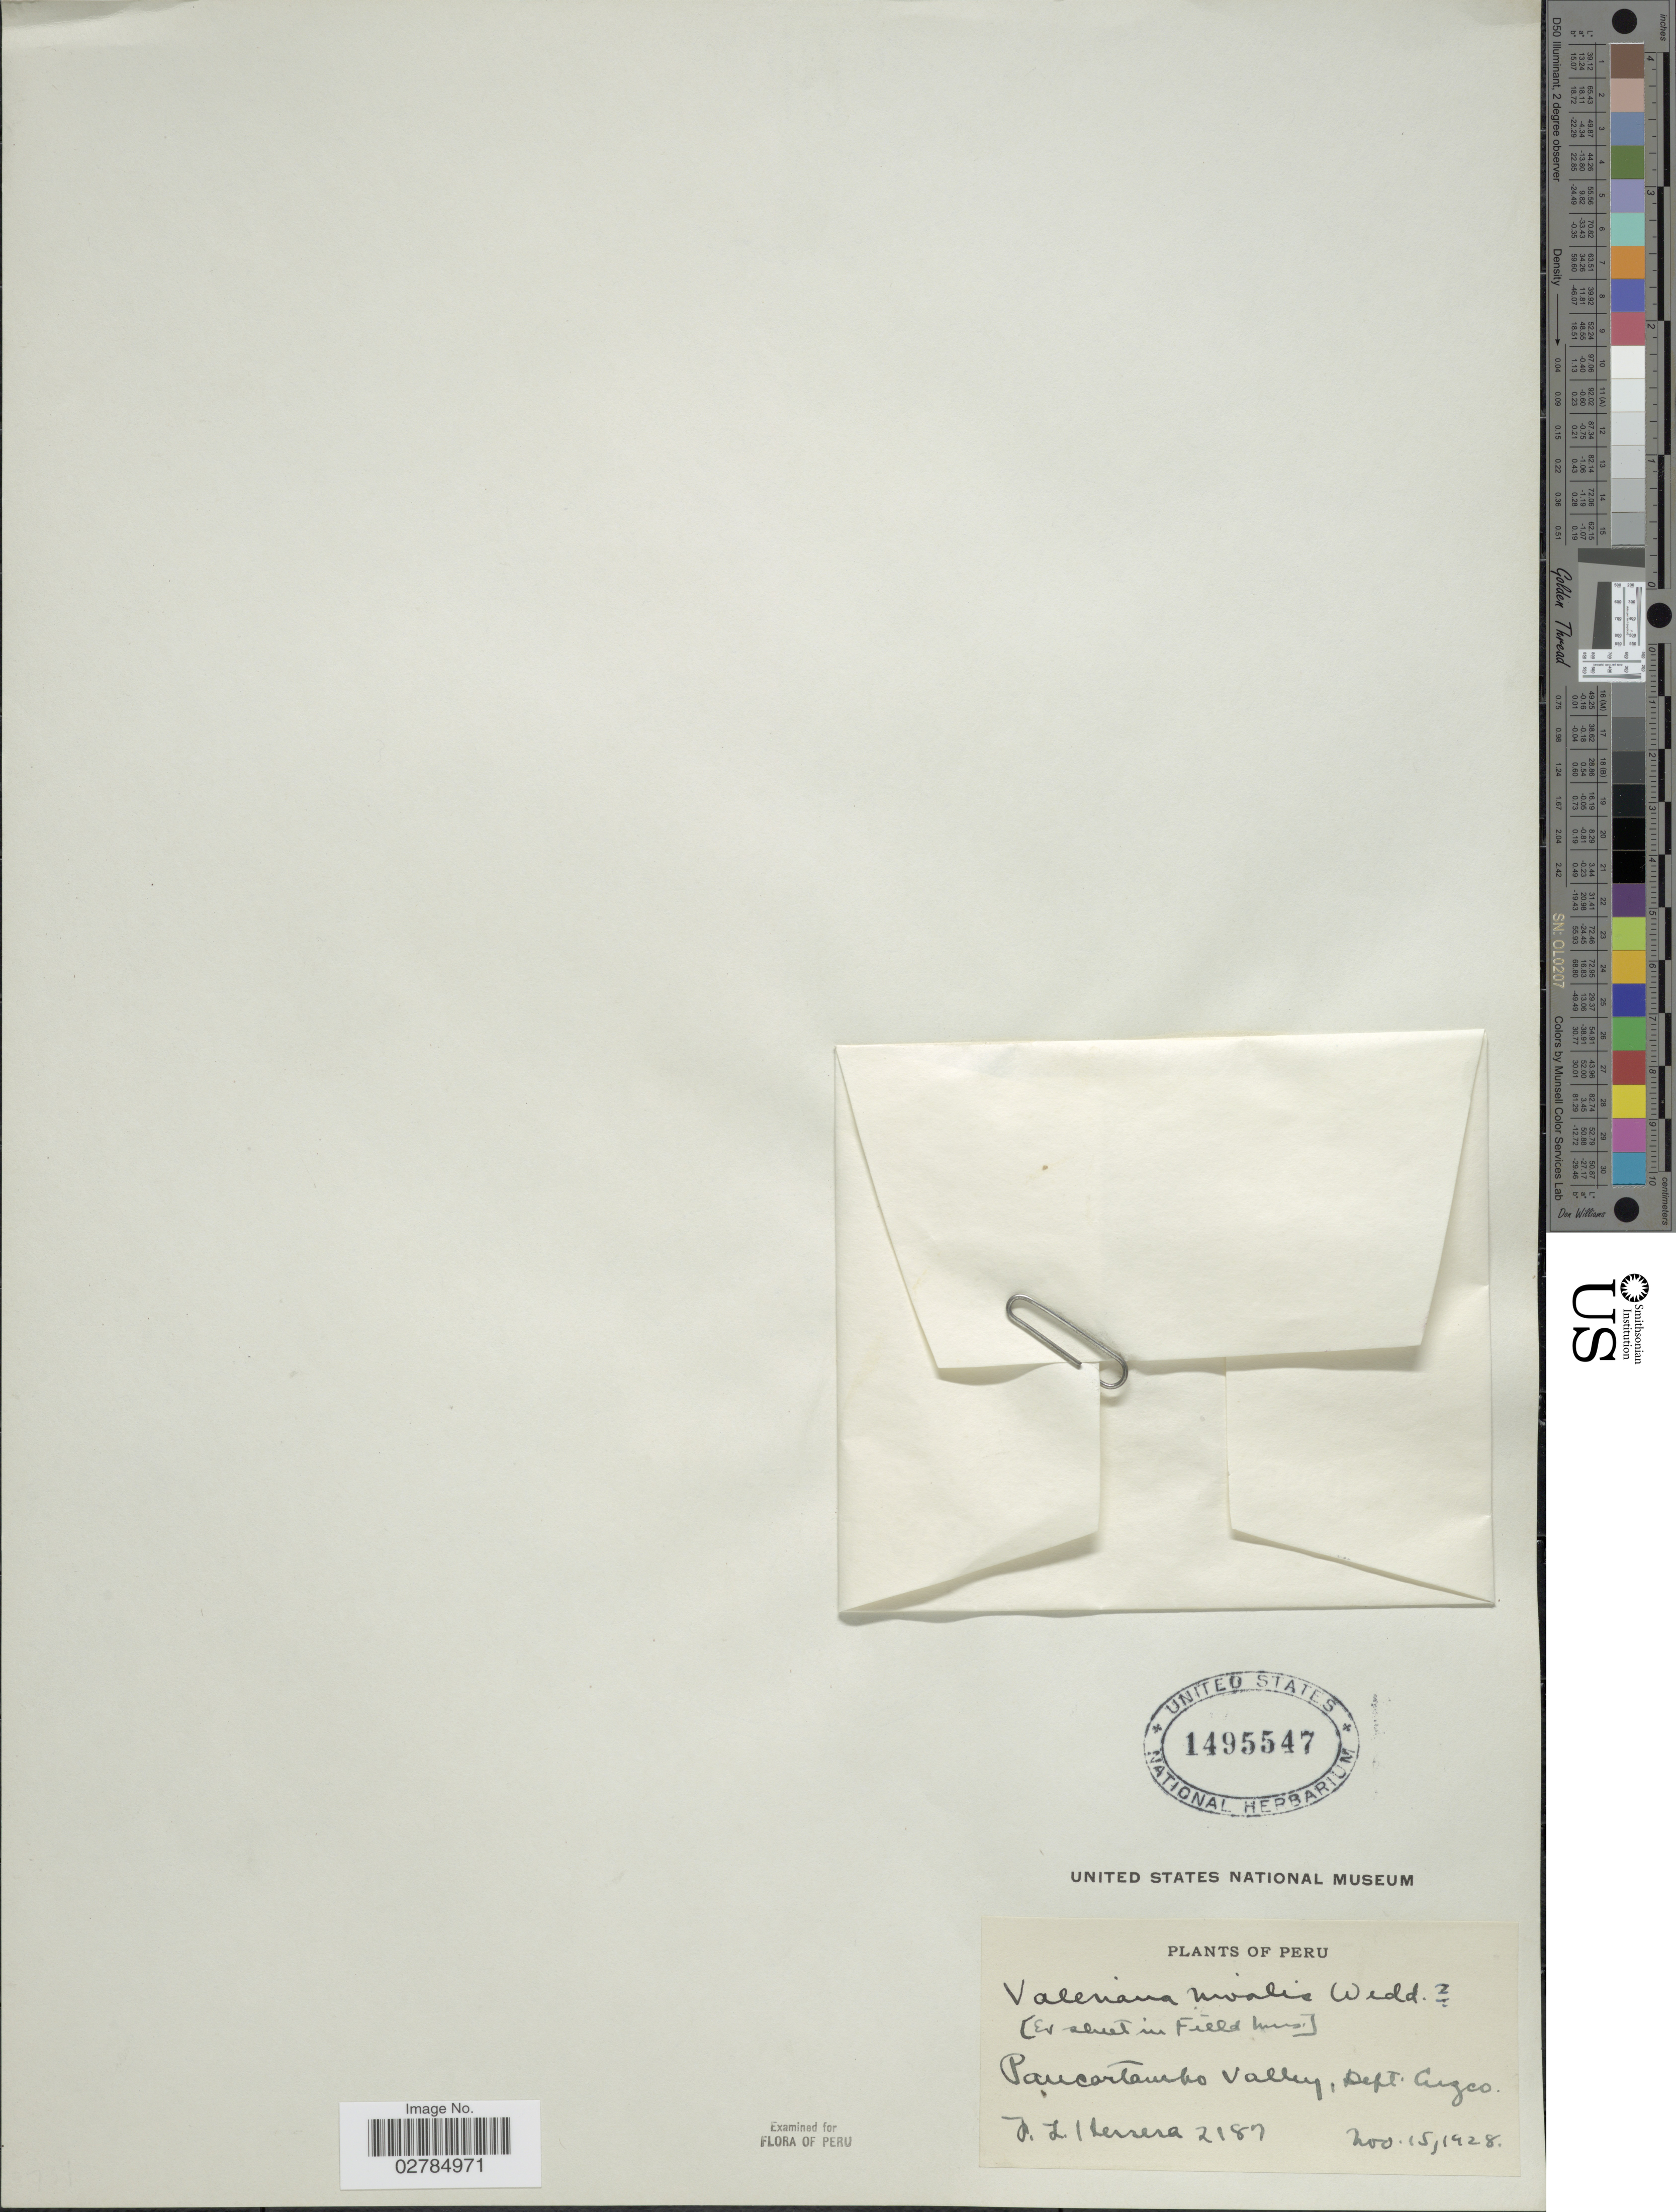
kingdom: Plantae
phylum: Tracheophyta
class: Magnoliopsida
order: Dipsacales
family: Caprifoliaceae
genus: Valeriana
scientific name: Valeriana nivalis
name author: Wedd.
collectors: F. L. Herrera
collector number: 2187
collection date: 1928-11-15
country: Peru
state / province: Cusco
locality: Paucartambo Valley, Dept. Cuzco.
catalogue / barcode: US 1495547